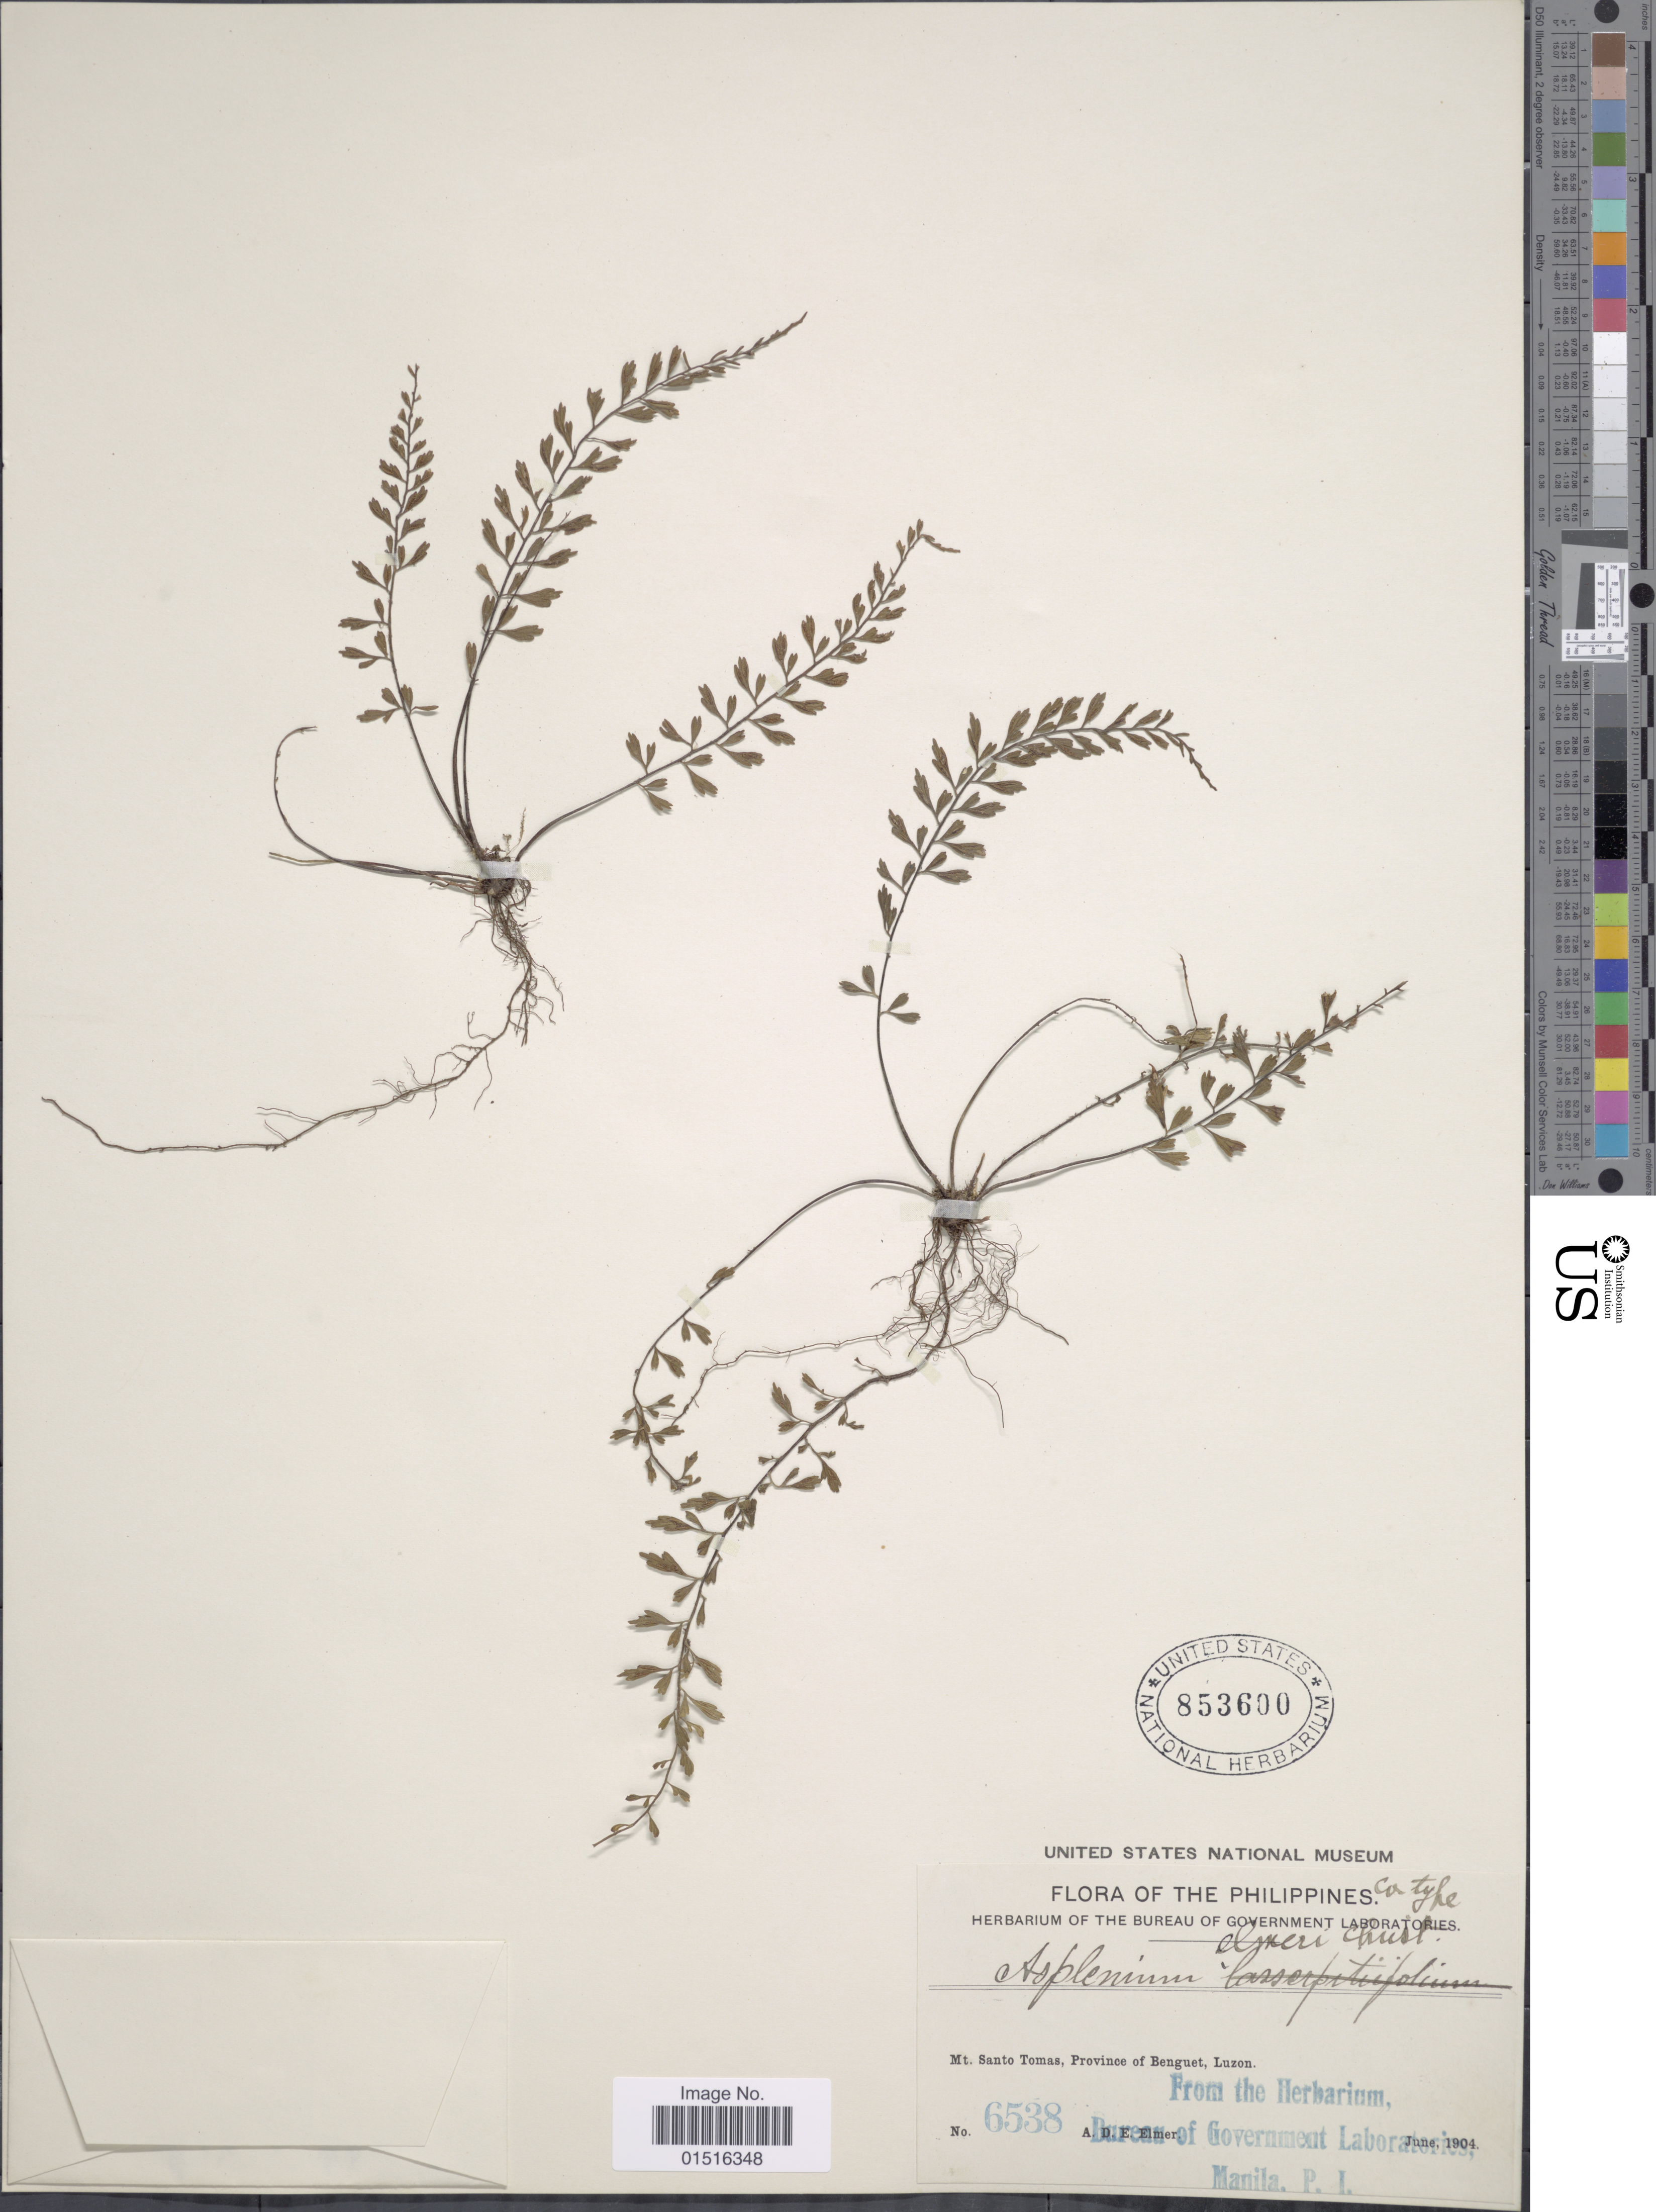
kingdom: Plantae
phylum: Tracheophyta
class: Polypodiopsida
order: Polypodiales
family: Aspleniaceae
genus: Asplenium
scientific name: Asplenium elmeri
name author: Christ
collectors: A. D. E. Elmer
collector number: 6538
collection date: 1904-06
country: Philippines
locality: Mt. Santo Tomas, Province of Benguet, Luzon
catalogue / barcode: US 853600